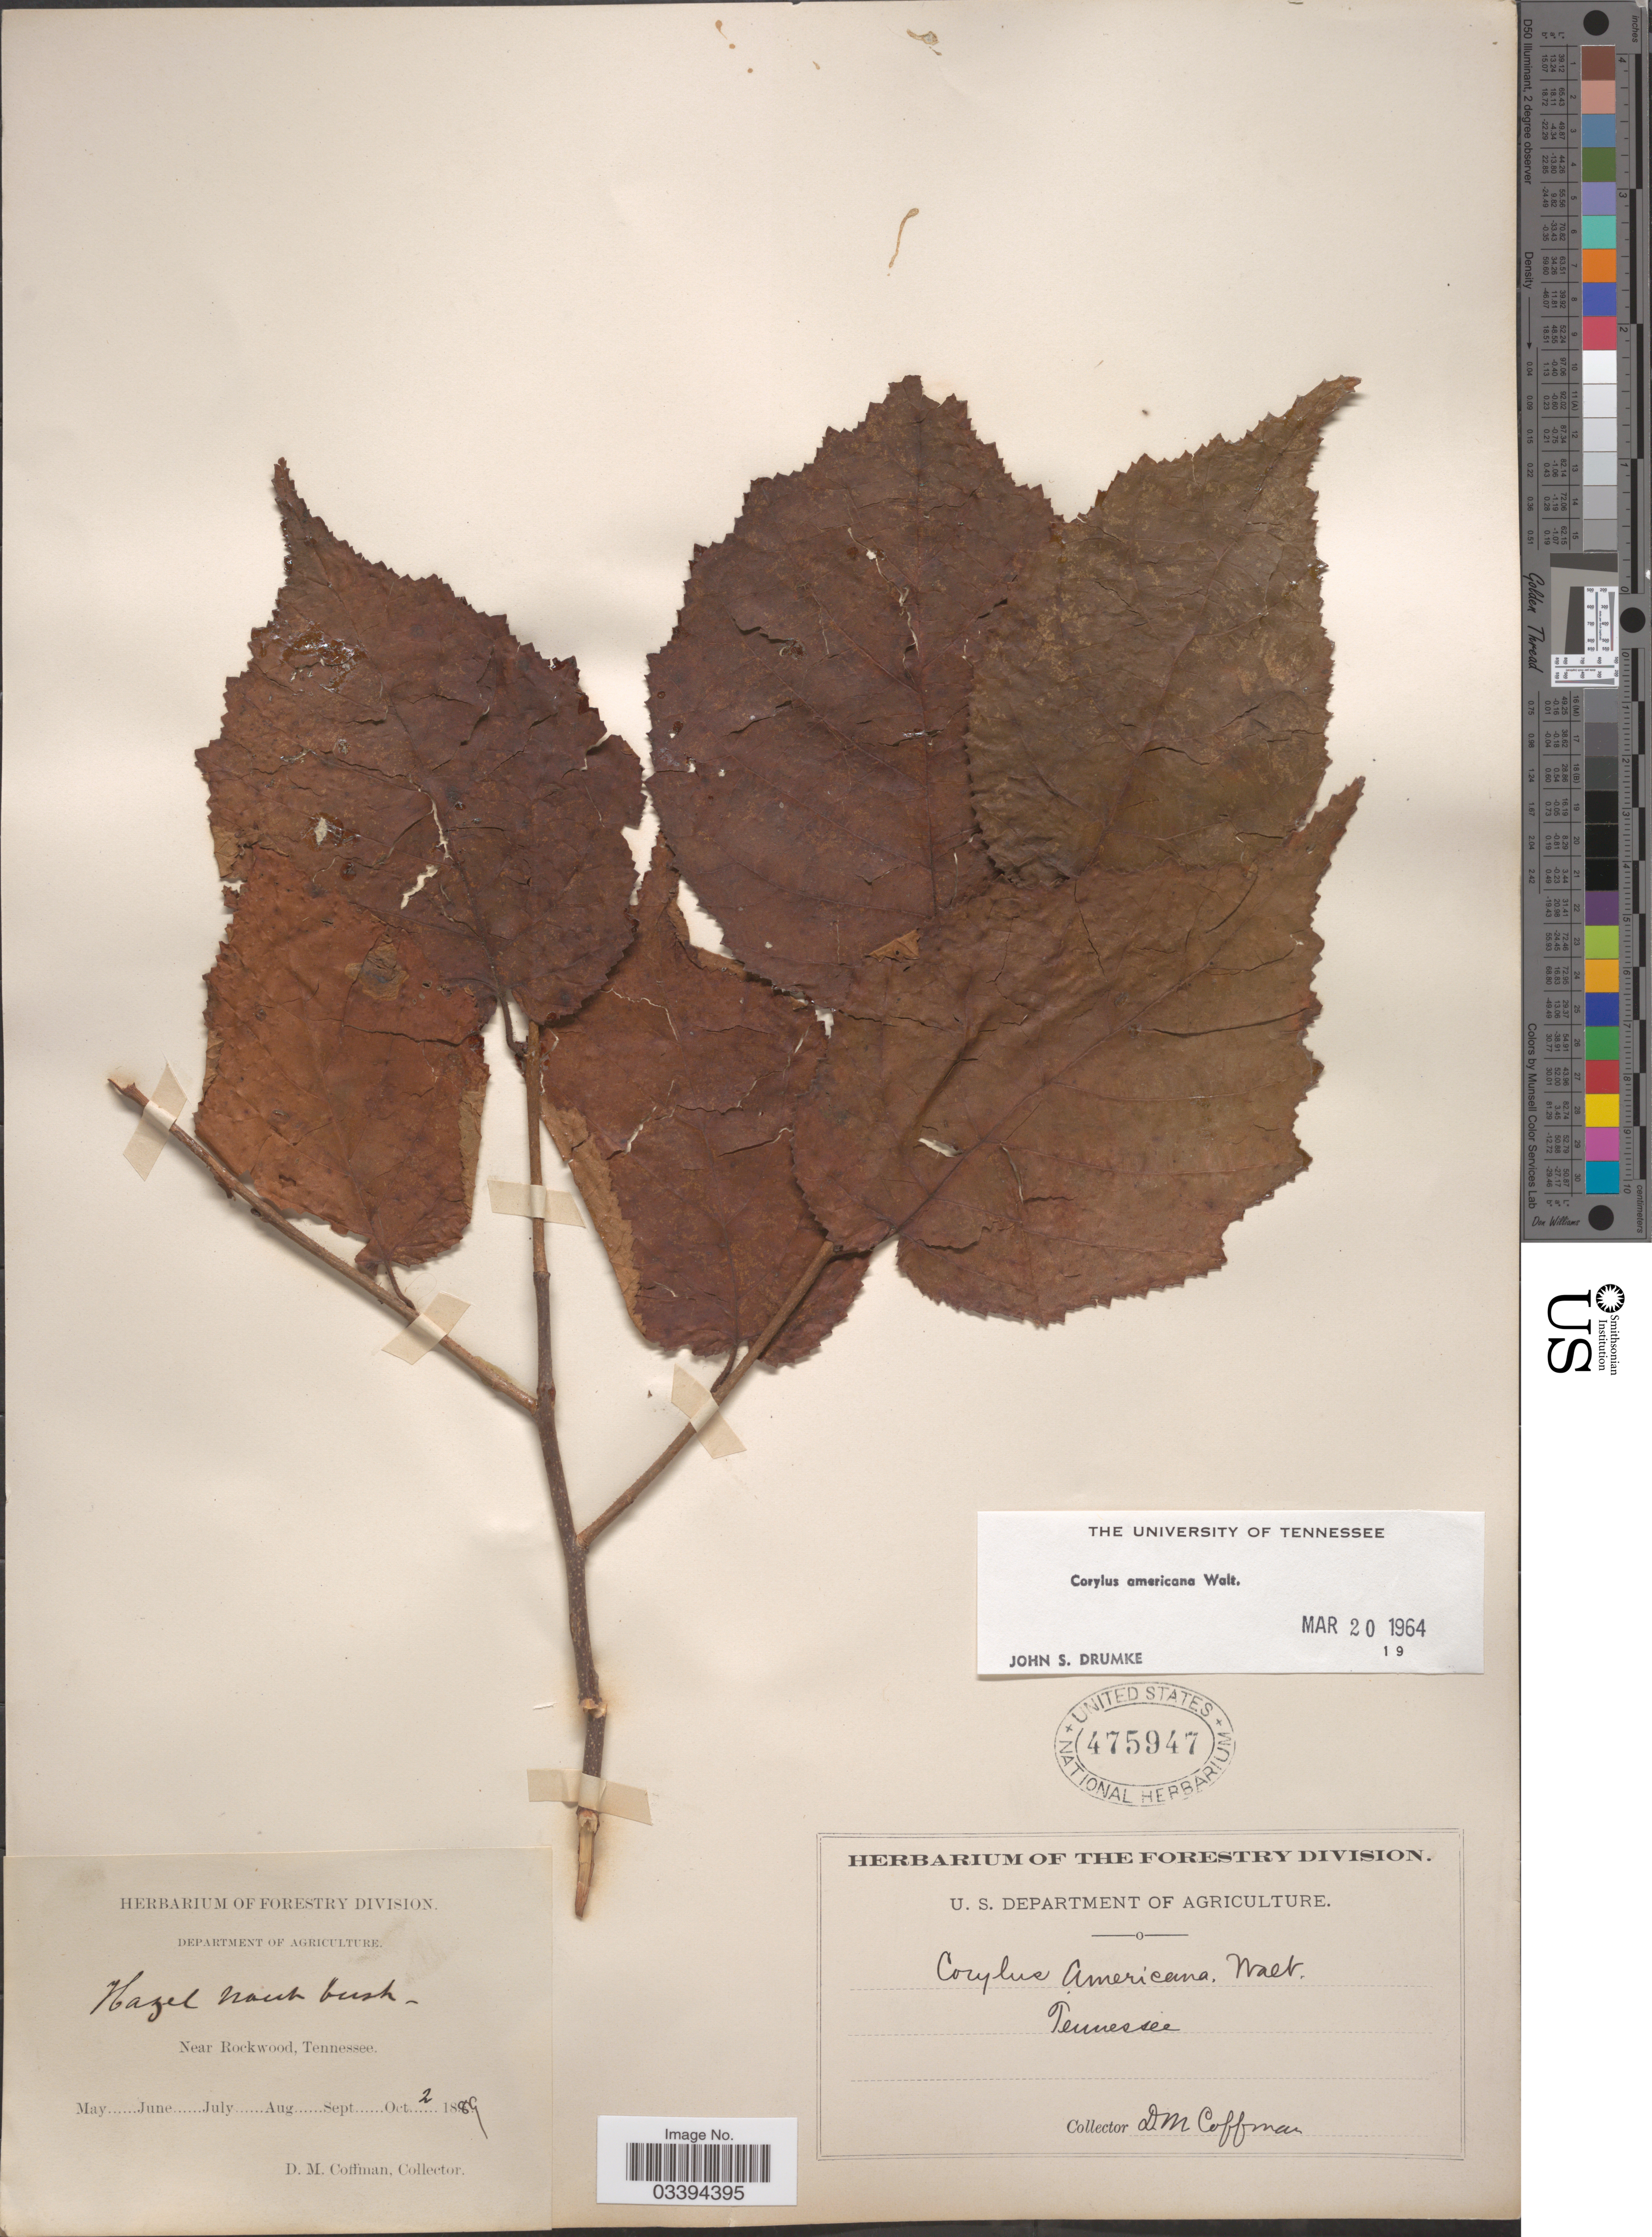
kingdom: Plantae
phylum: Tracheophyta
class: Magnoliopsida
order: Fagales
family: Betulaceae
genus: Corylus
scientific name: Corylus americana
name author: Walter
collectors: D. M. Coffman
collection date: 1889-10-02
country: United States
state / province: Tennessee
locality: Near Rockwood.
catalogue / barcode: US 475947